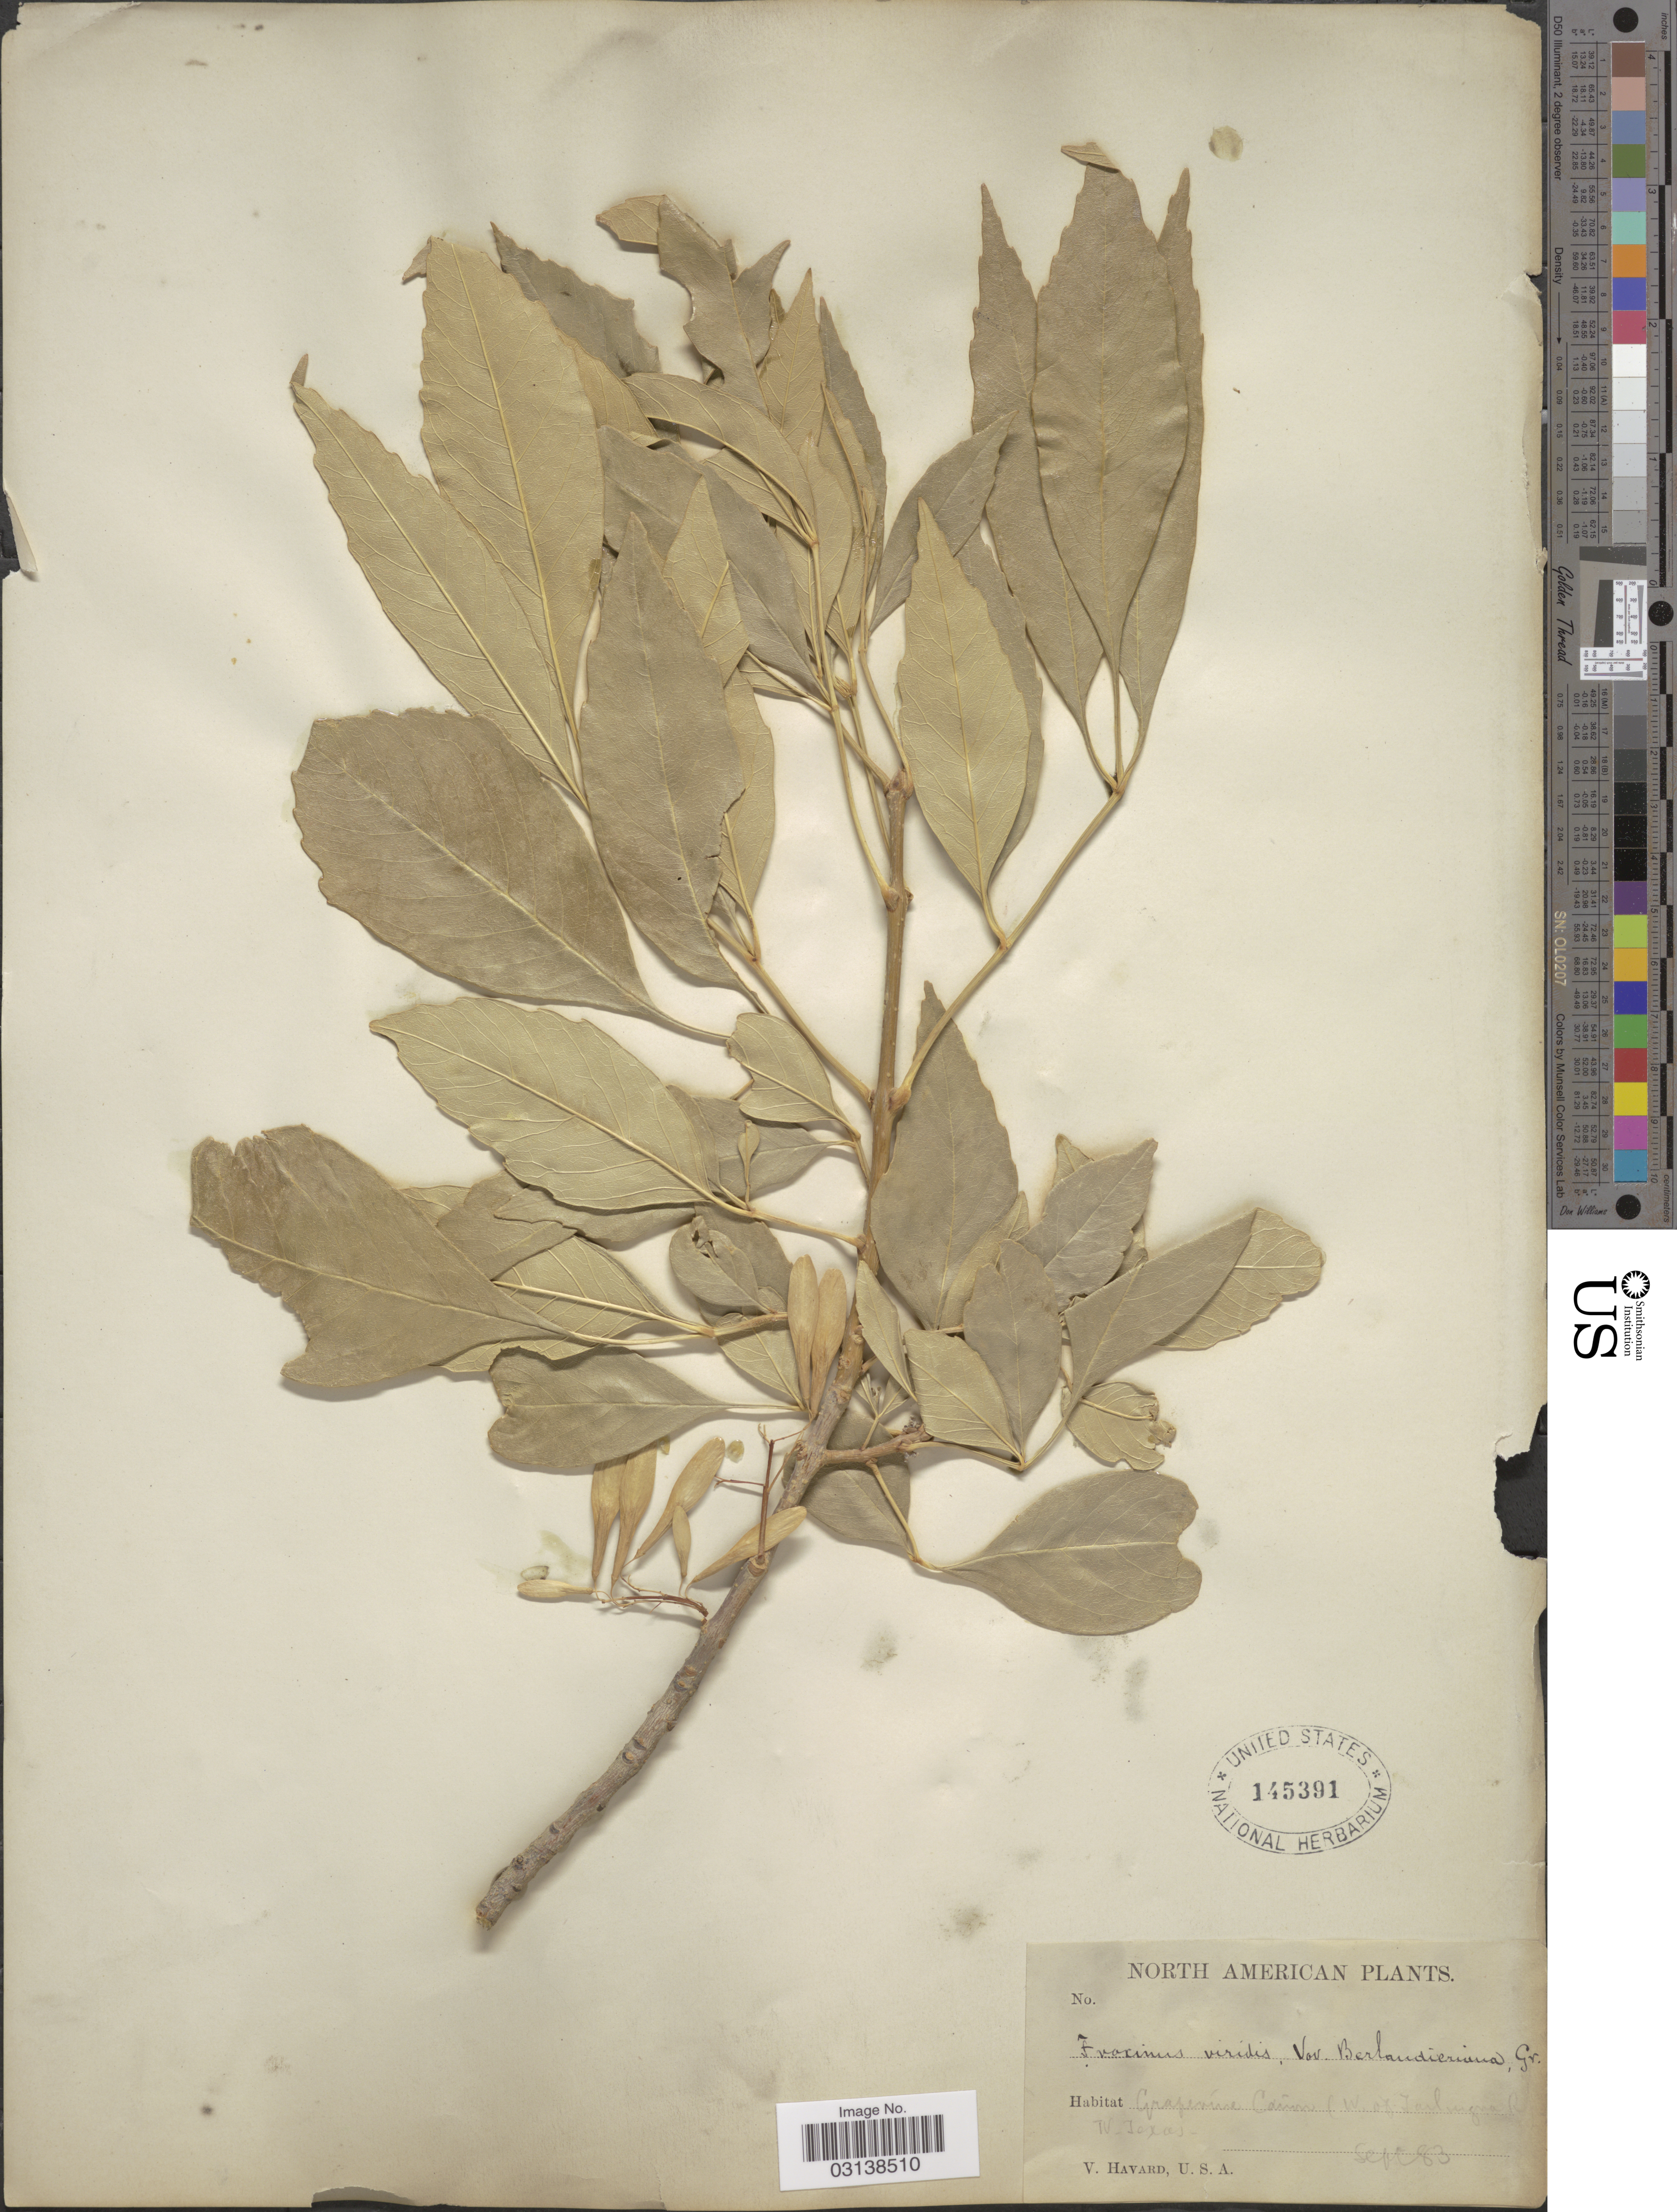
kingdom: Plantae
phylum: Tracheophyta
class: Magnoliopsida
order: Lamiales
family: Oleaceae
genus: Fraxinus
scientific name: Fraxinus berlandieriana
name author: A. DC.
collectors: V. Havard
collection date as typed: Transcribed d/m/y: /9/83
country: United States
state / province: Texas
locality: Grapevíne Cañon (W. of Terlingua R.) W. Texas.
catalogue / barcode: US 145391